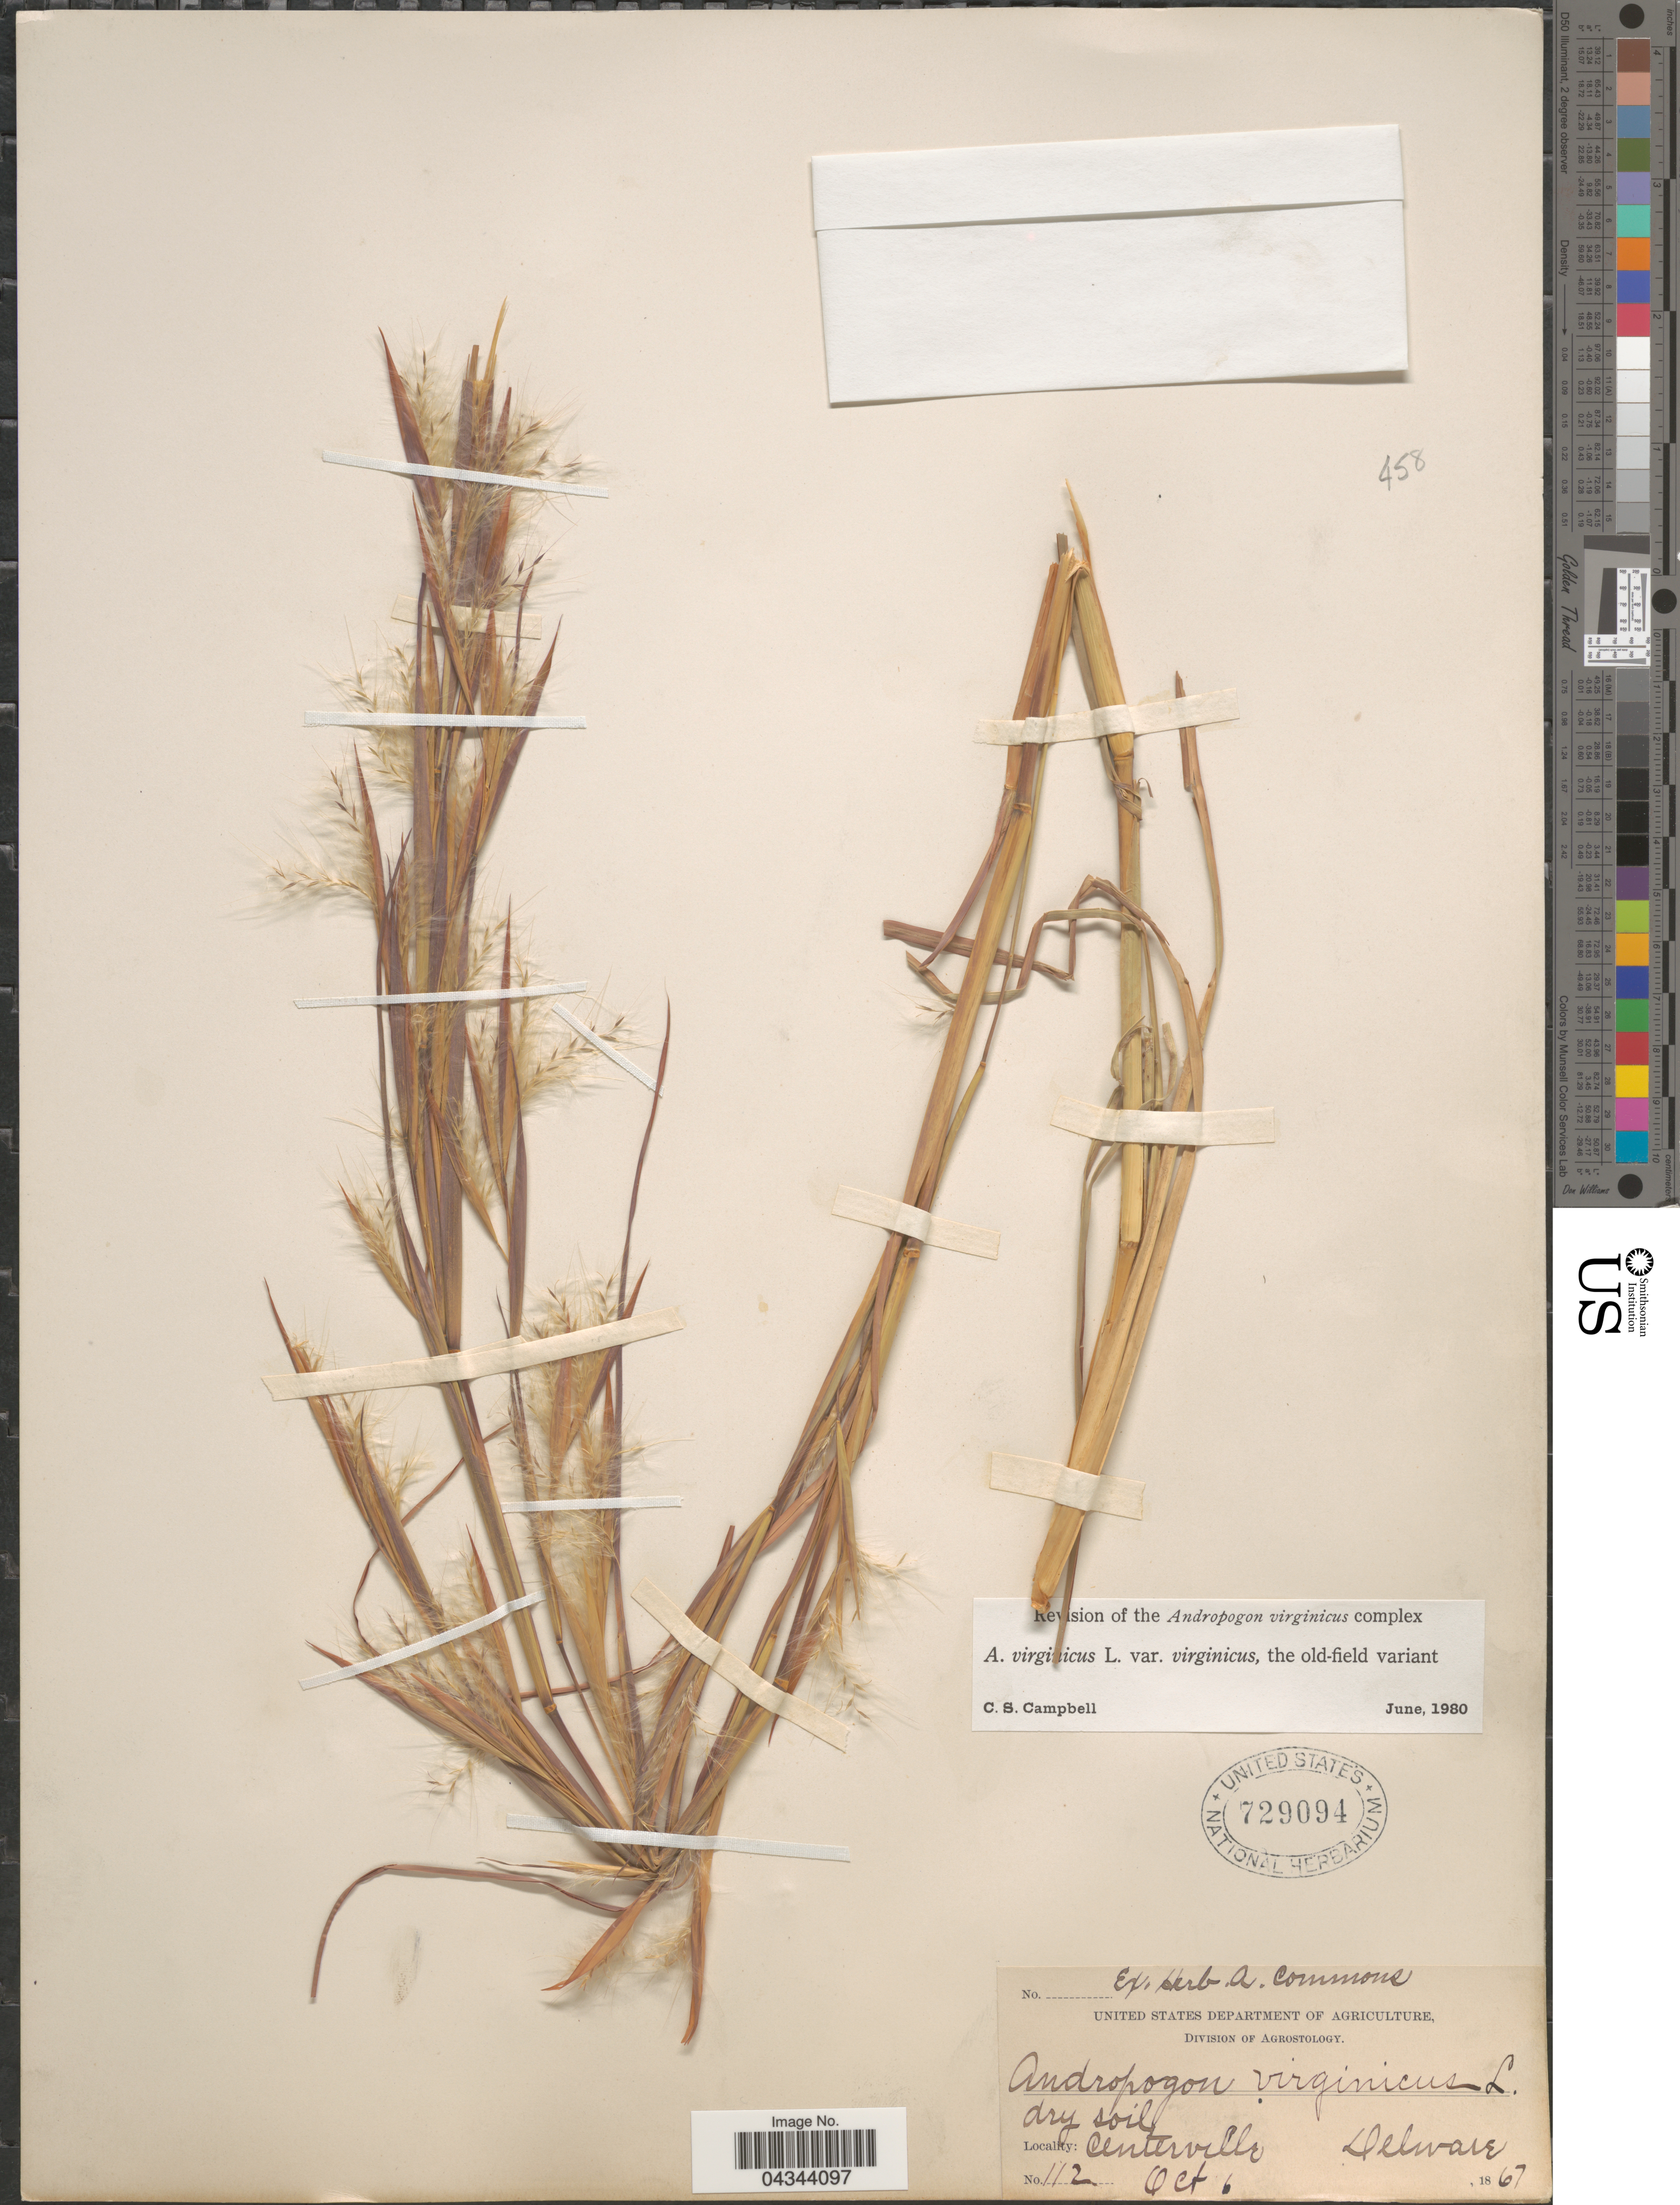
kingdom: Plantae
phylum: Tracheophyta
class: Liliopsida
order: Poales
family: Poaceae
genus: Andropogon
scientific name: Andropogon virginicus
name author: L.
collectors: ex herb. A. Commons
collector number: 112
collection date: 1867-10-06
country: United States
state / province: Delaware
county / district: New Castle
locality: Centerville.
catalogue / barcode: US 729094